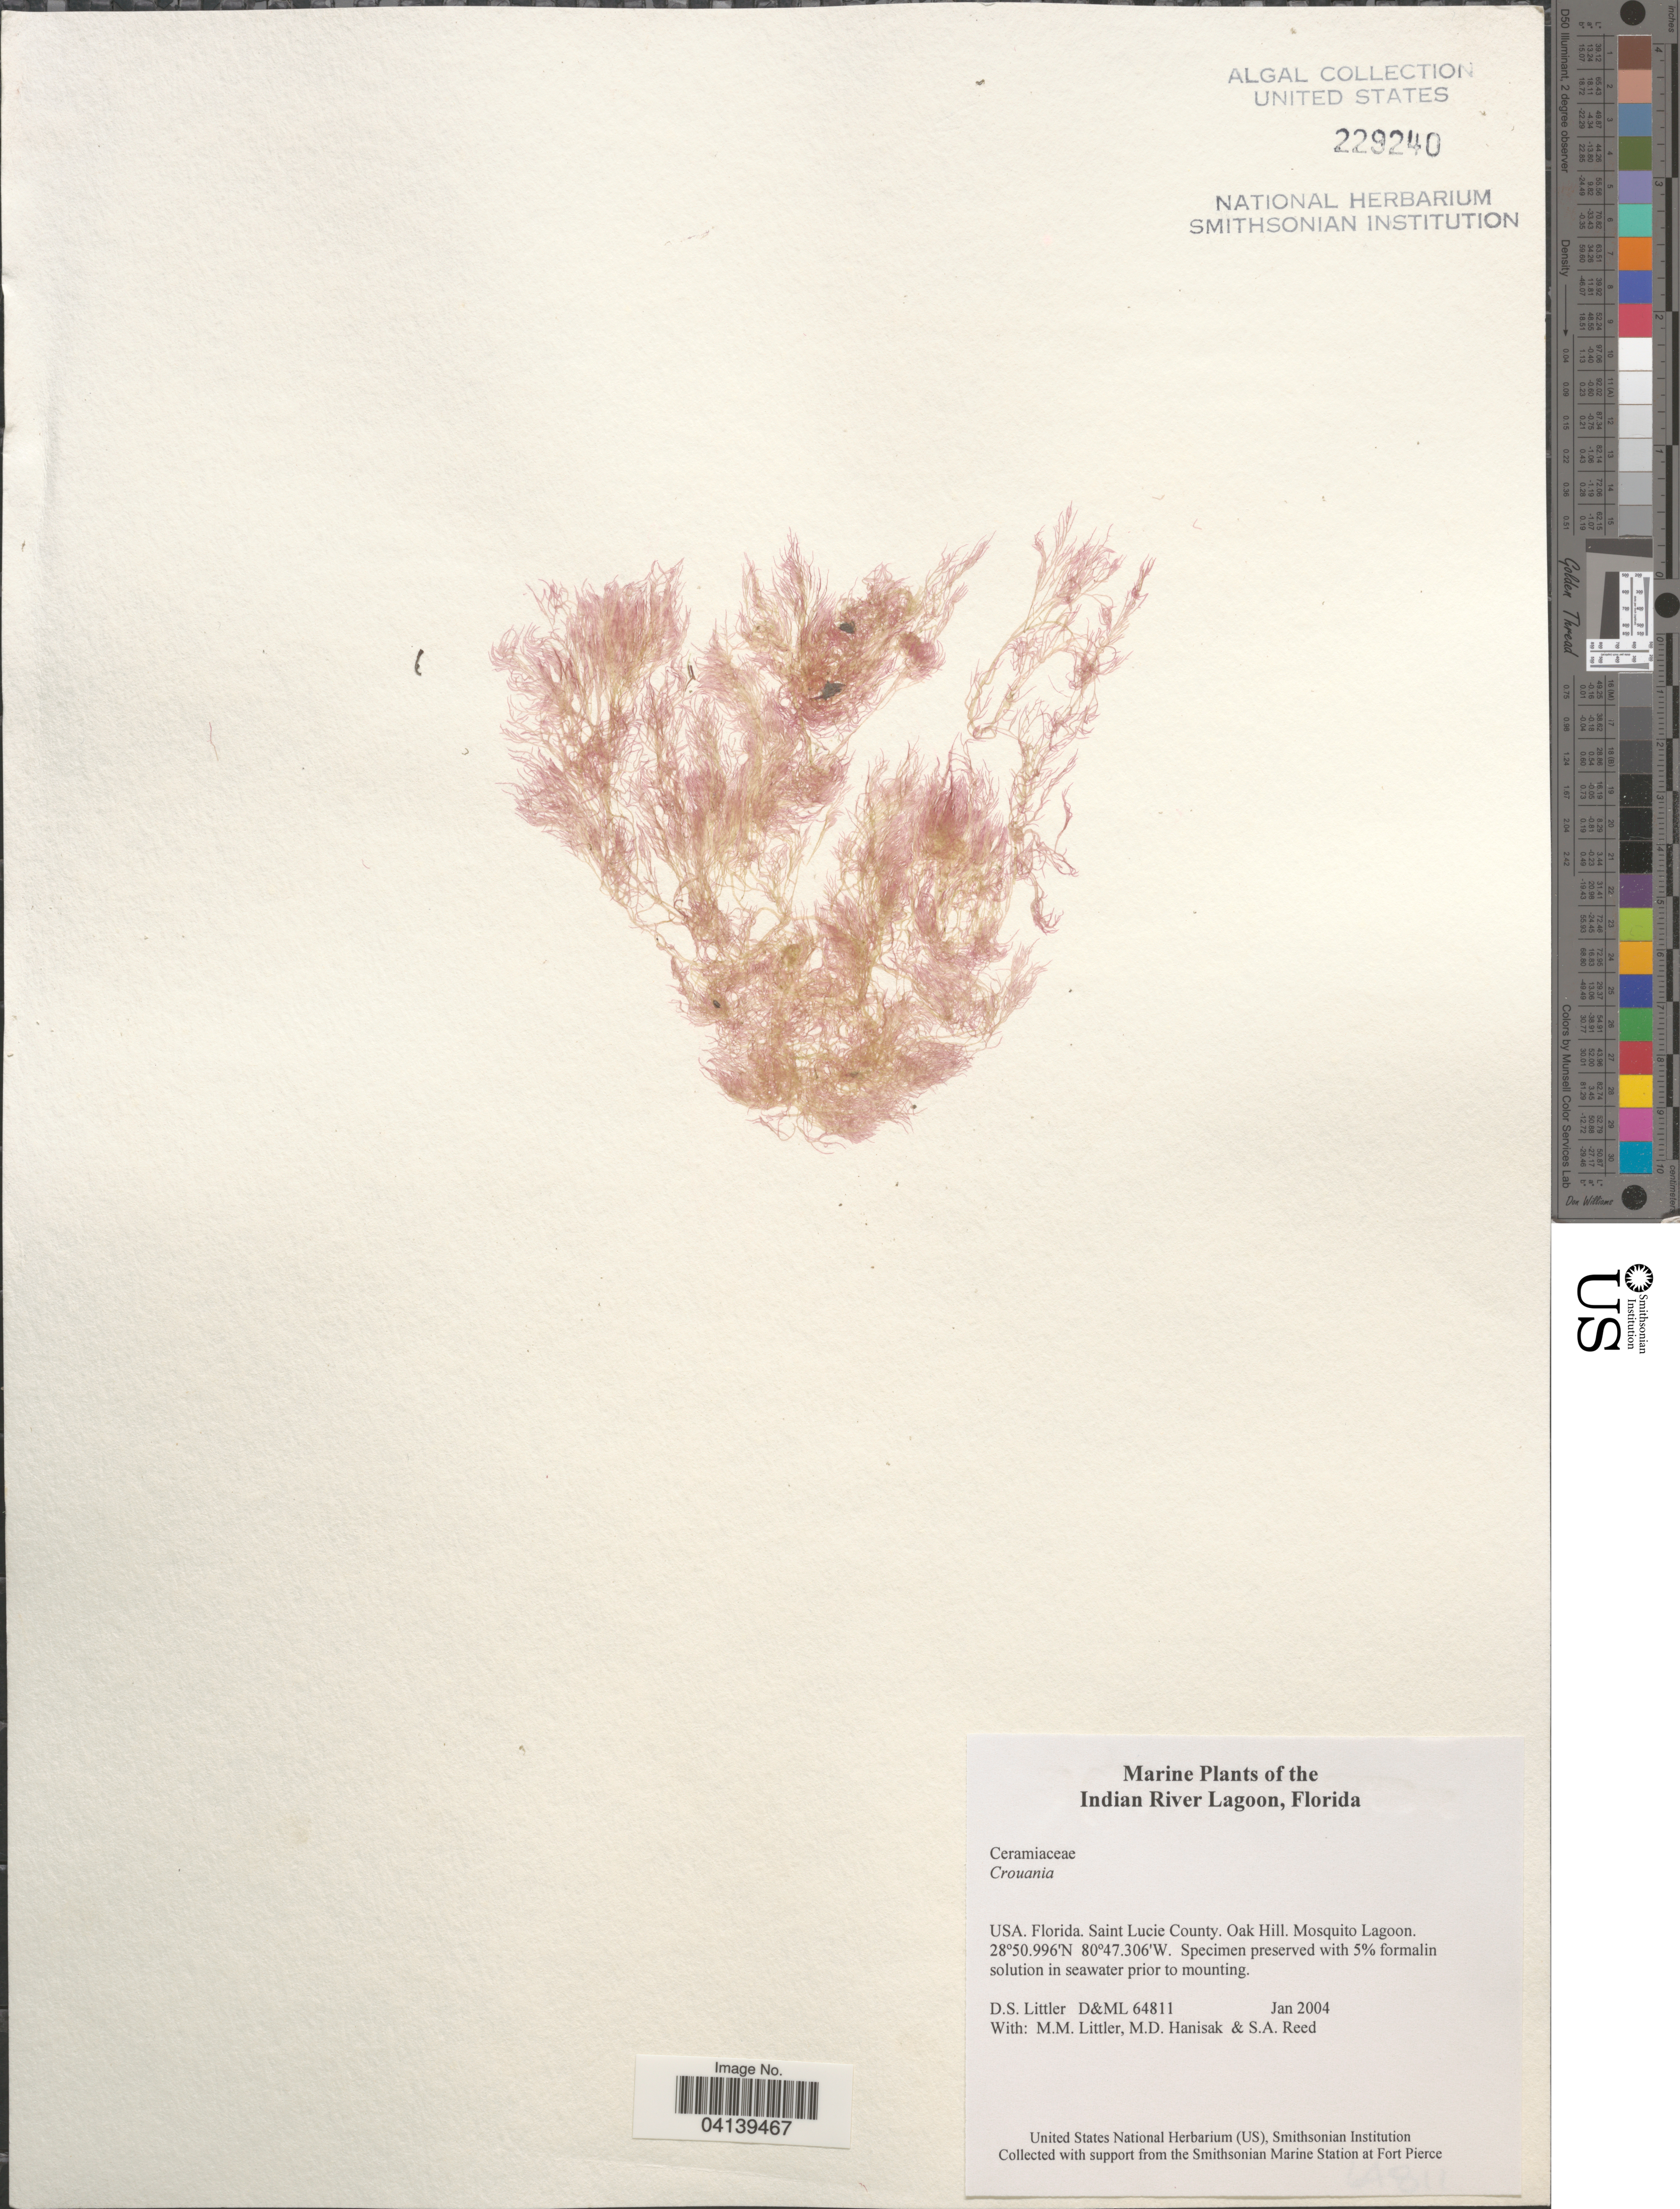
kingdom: Plantae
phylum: Rhodophyta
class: Florideophyceae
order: Ceramiales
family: Callithamniaceae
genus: Crouania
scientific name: Crouania sp.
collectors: D. S. Littler, M. Hanisak & S. Reed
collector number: D&ML64811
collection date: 2004-01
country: United States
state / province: Florida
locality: Indian River Lagoon. Saint Lucie County. Oak Hill. Mosquito Lagoon.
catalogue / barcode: US 229240